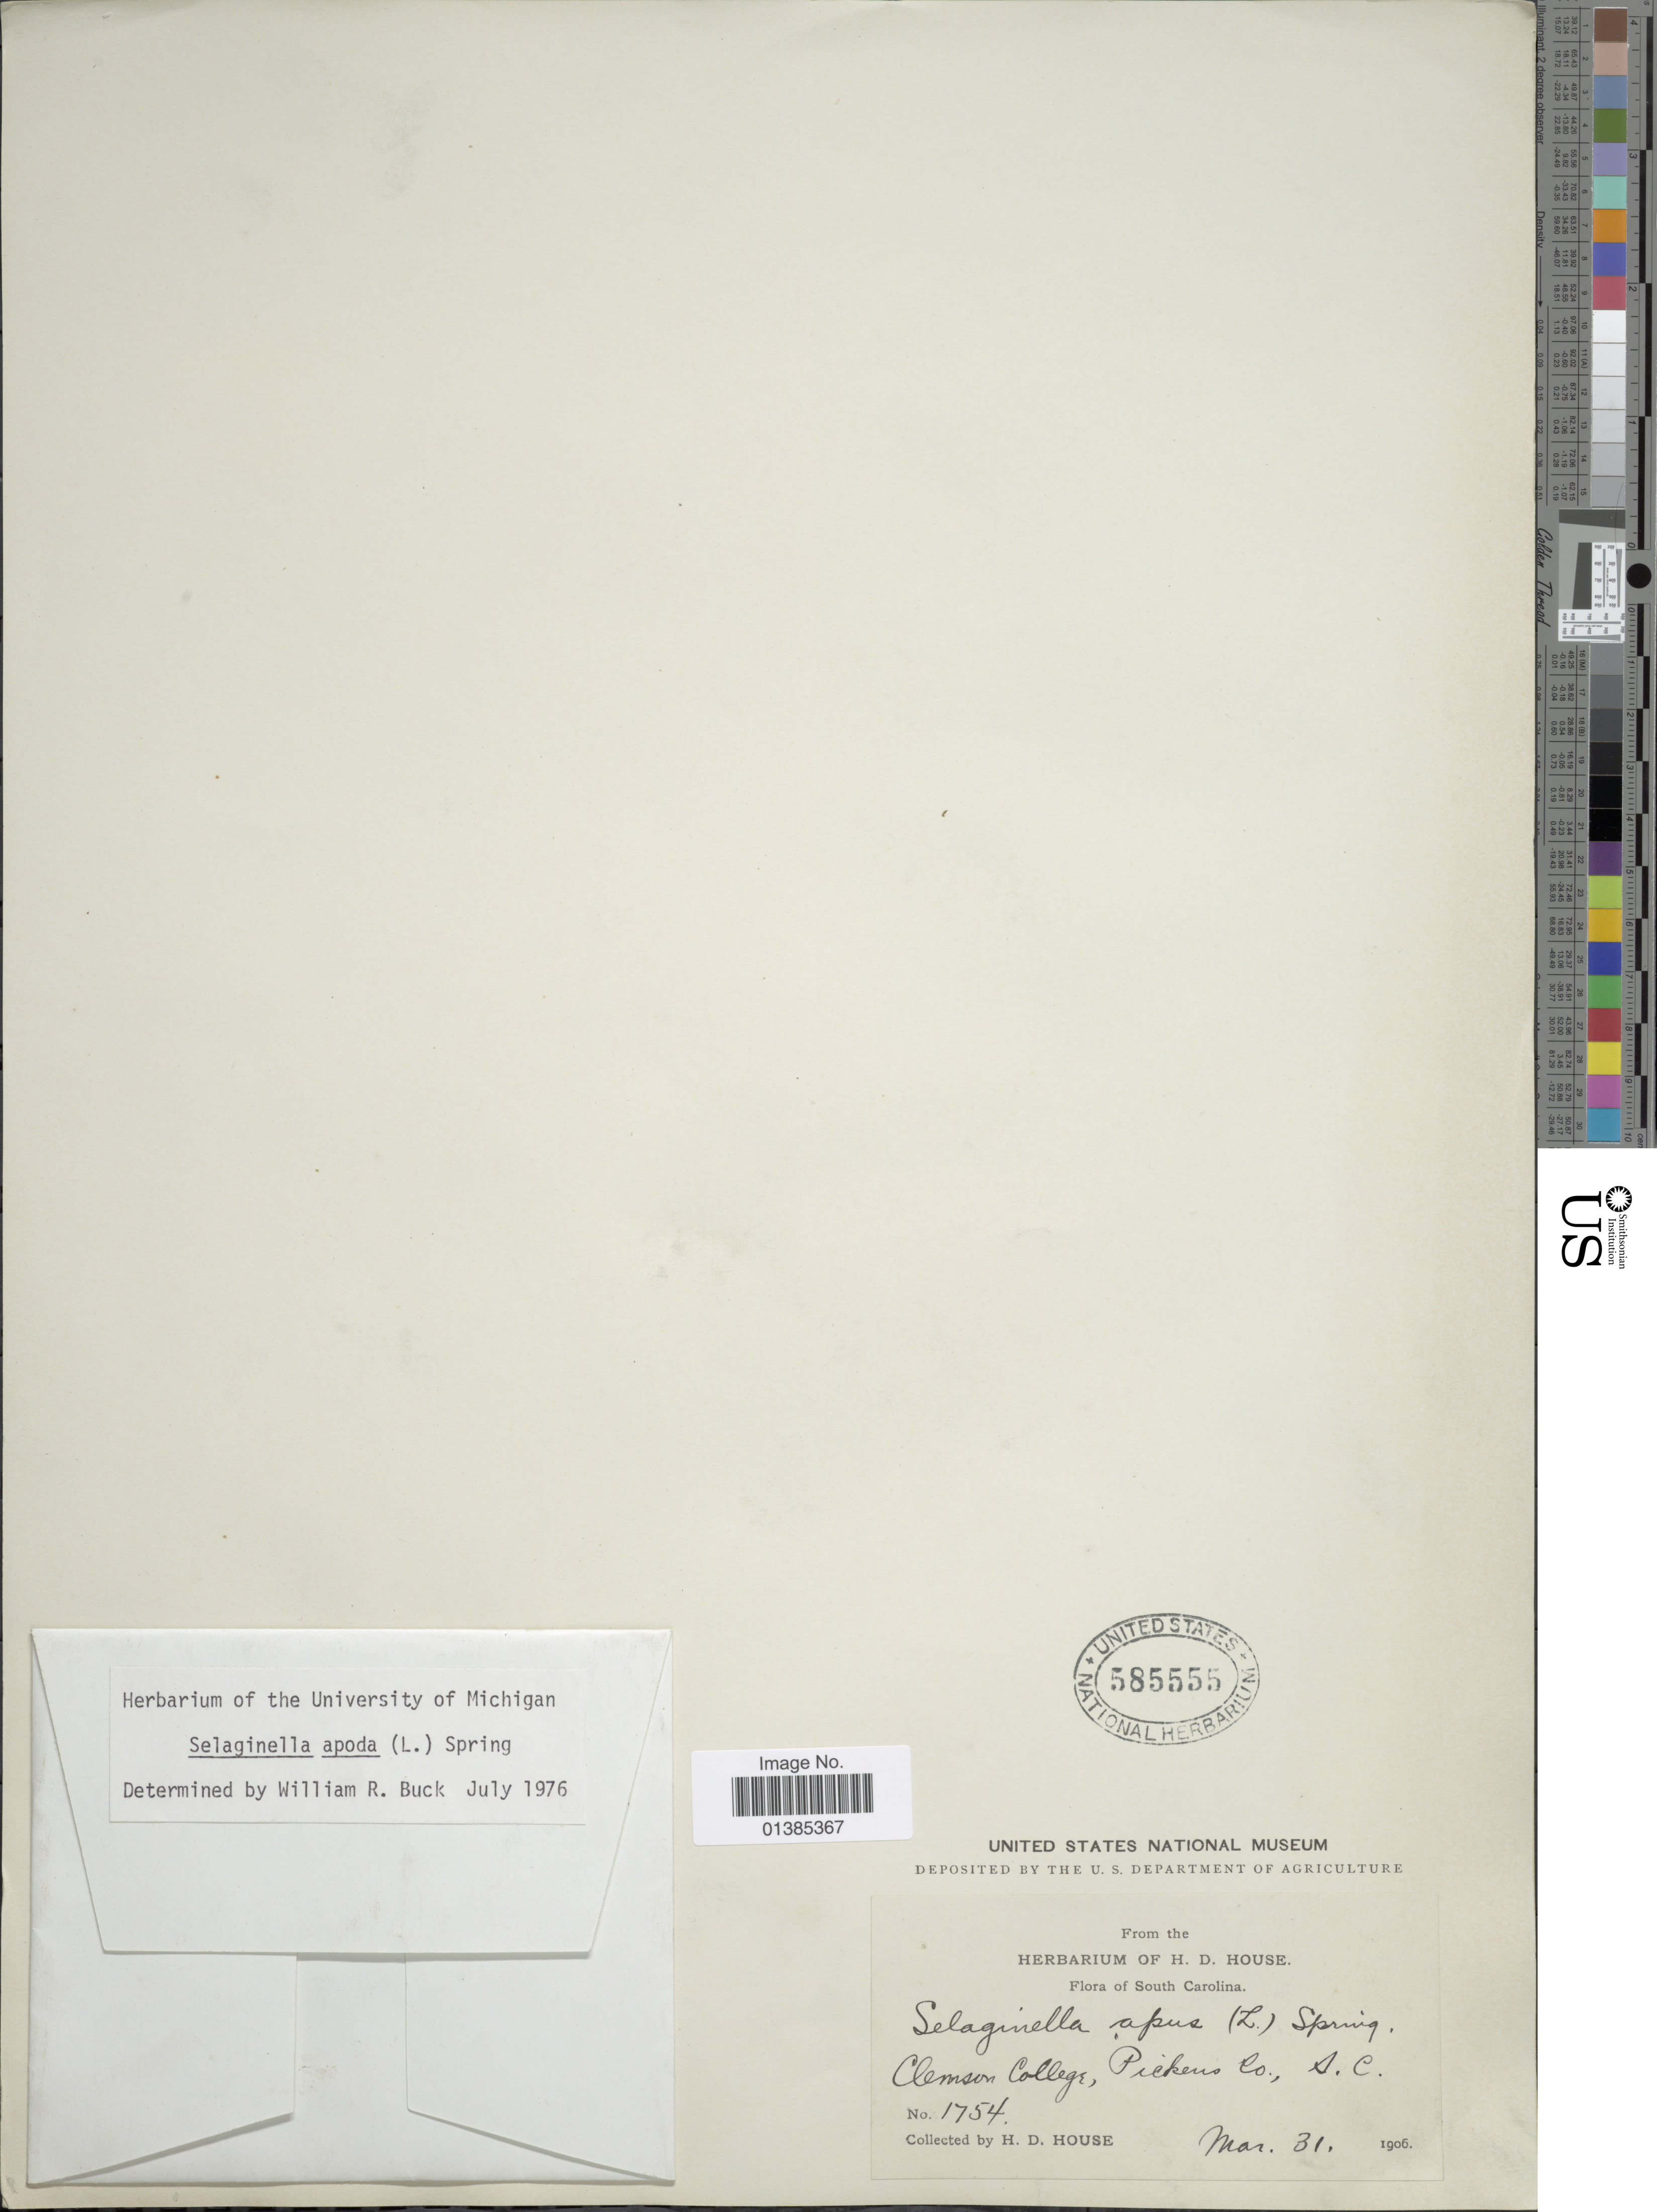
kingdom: Plantae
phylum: Tracheophyta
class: Lycopodiopsida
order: Selaginellales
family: Selaginellaceae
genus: Selaginella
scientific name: Selaginella apus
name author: Spring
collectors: H. D. House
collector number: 1754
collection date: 1906-03-31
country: United States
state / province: South Carolina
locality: Clemson College, Pickens Co.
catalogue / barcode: US 585555